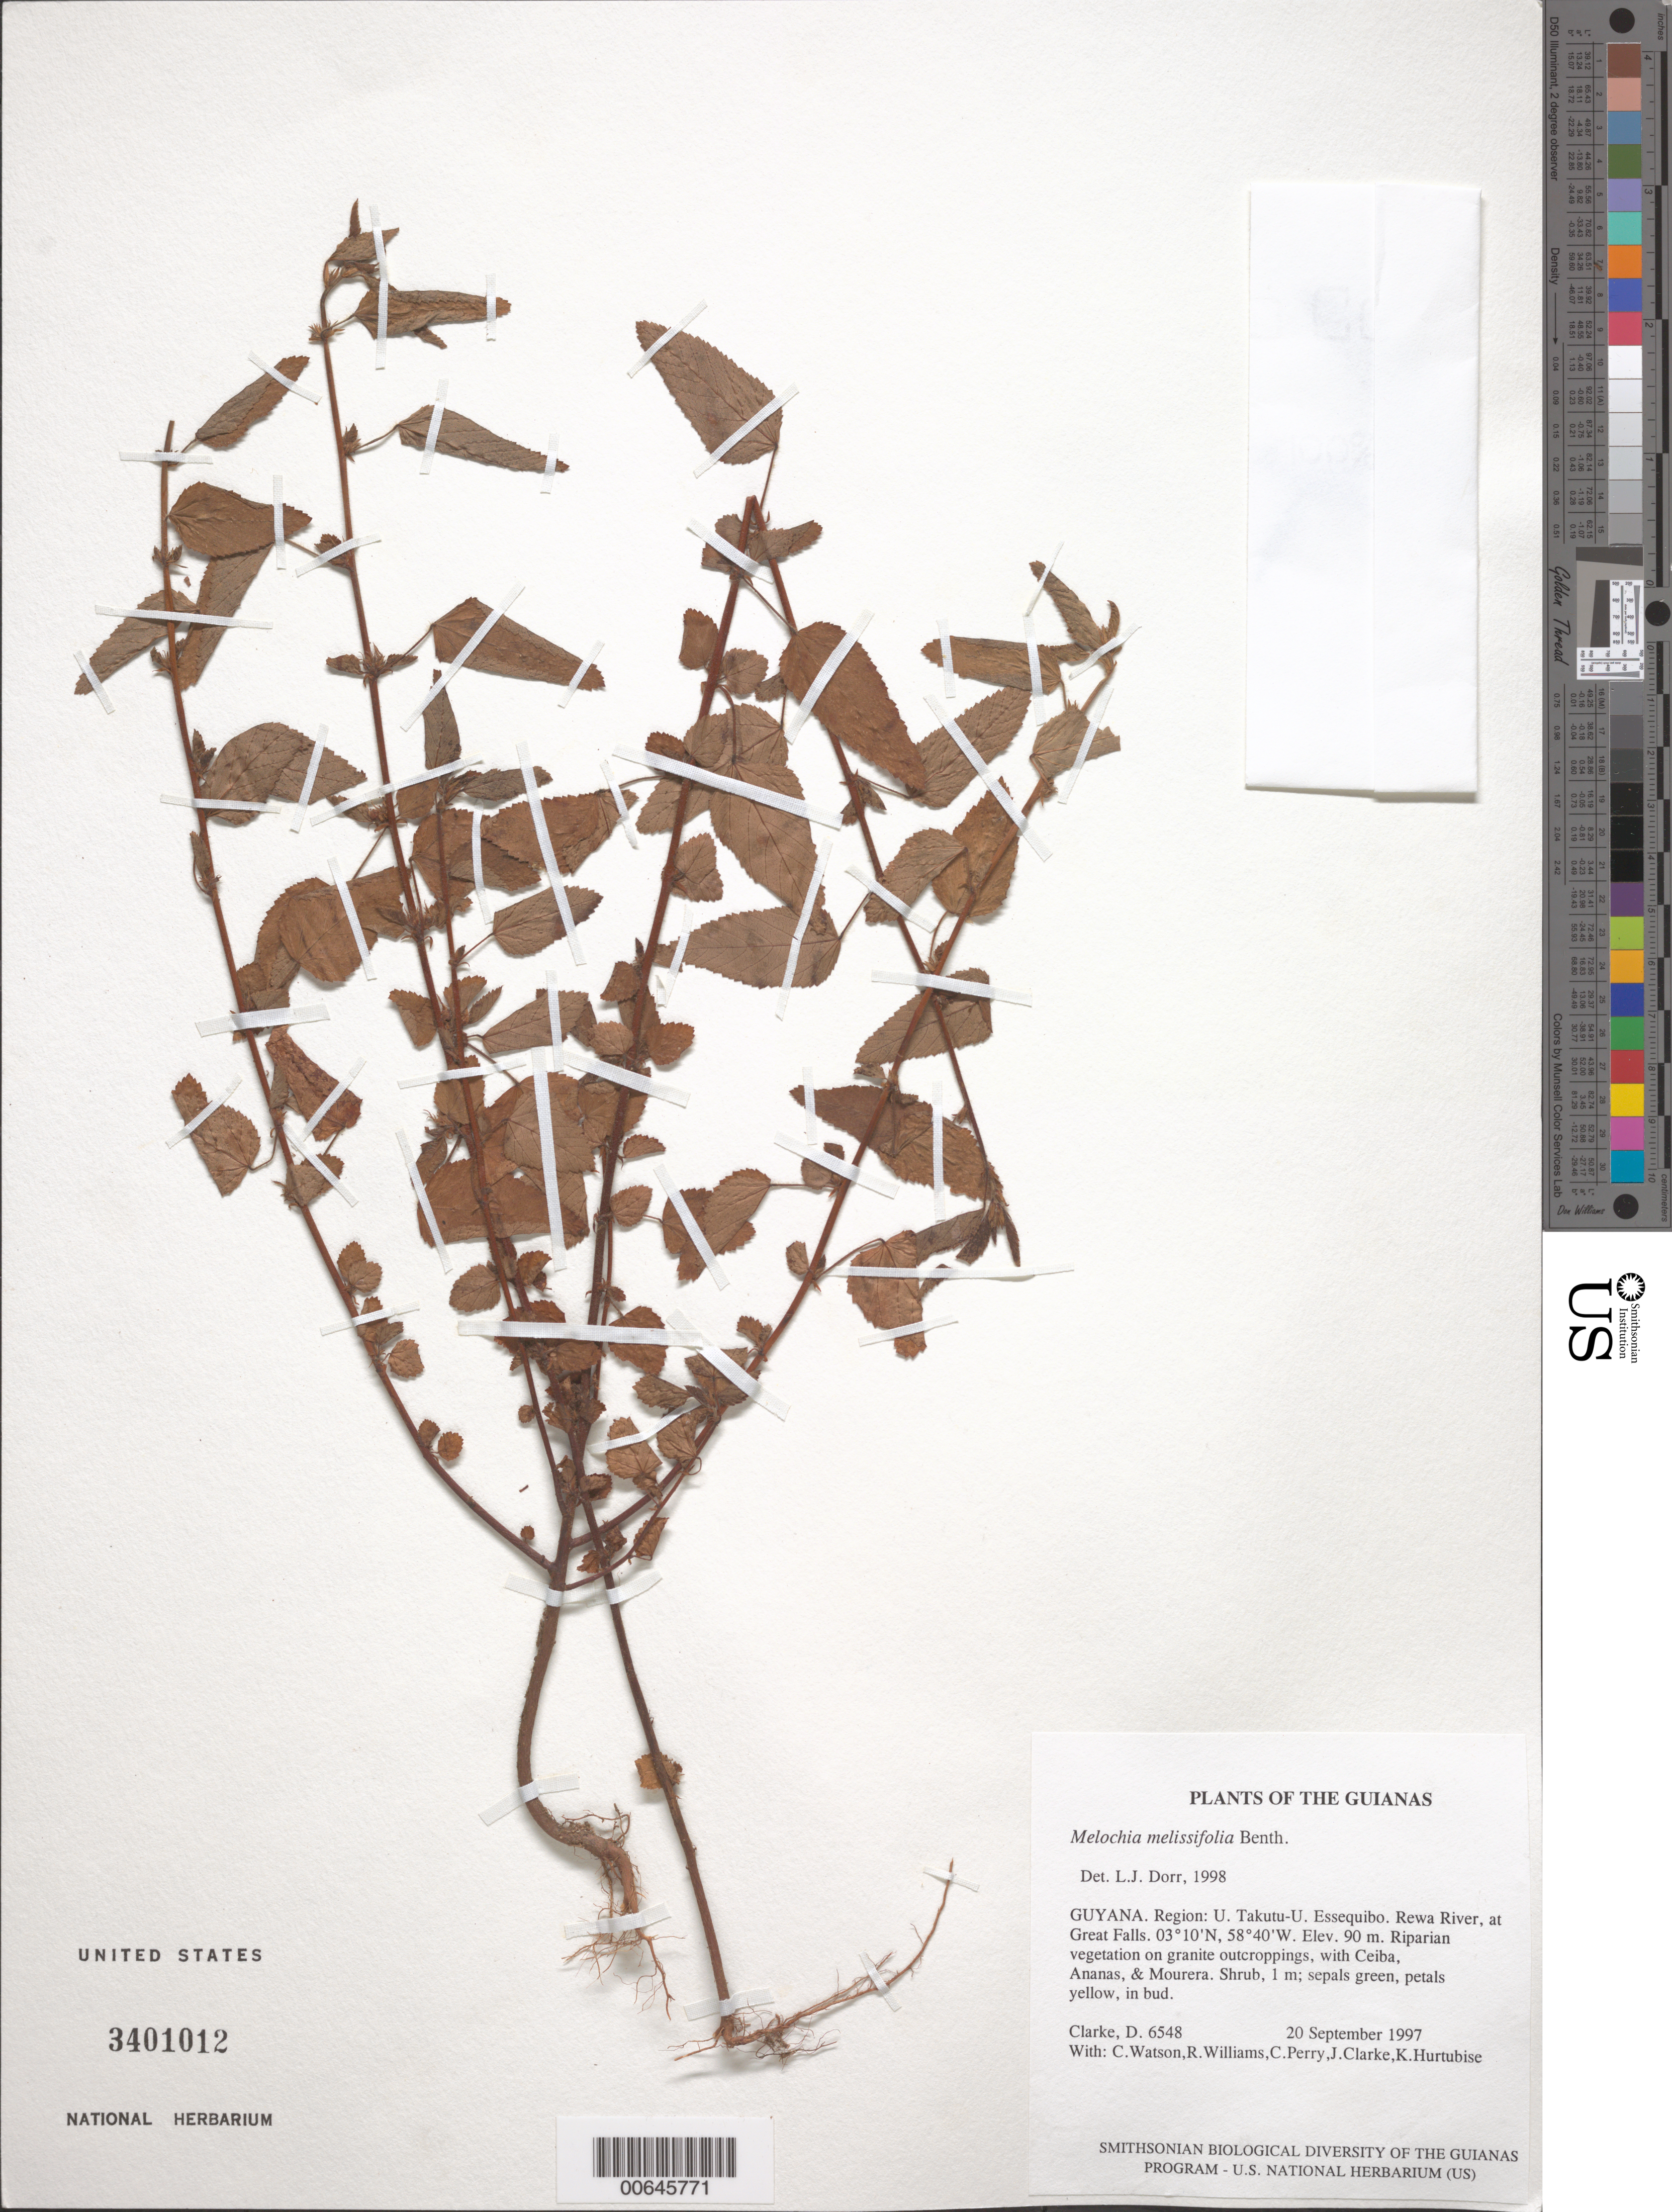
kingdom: Plantae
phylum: Tracheophyta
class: Magnoliopsida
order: Malvales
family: Malvaceae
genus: Melochia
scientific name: Melochia melissifolia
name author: Benth.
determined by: Dorr, L. J., (BOT), Smithsonian Institution - National Museum of Natural History (UNITED STATES)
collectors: H. D. Clarke, C. Watson, R. Williams, C. Perry, J. Clarke & K. Hurtubise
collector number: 6548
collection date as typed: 20 September 1997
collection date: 1997-09-20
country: Guyana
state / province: U. Takutu-U. Essequibo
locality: Rewa River, at Great Falls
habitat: Riparian vegetation on granite outcroppings, with Ceiba, Ananas, & Mourera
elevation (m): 90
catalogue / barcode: US 3401012